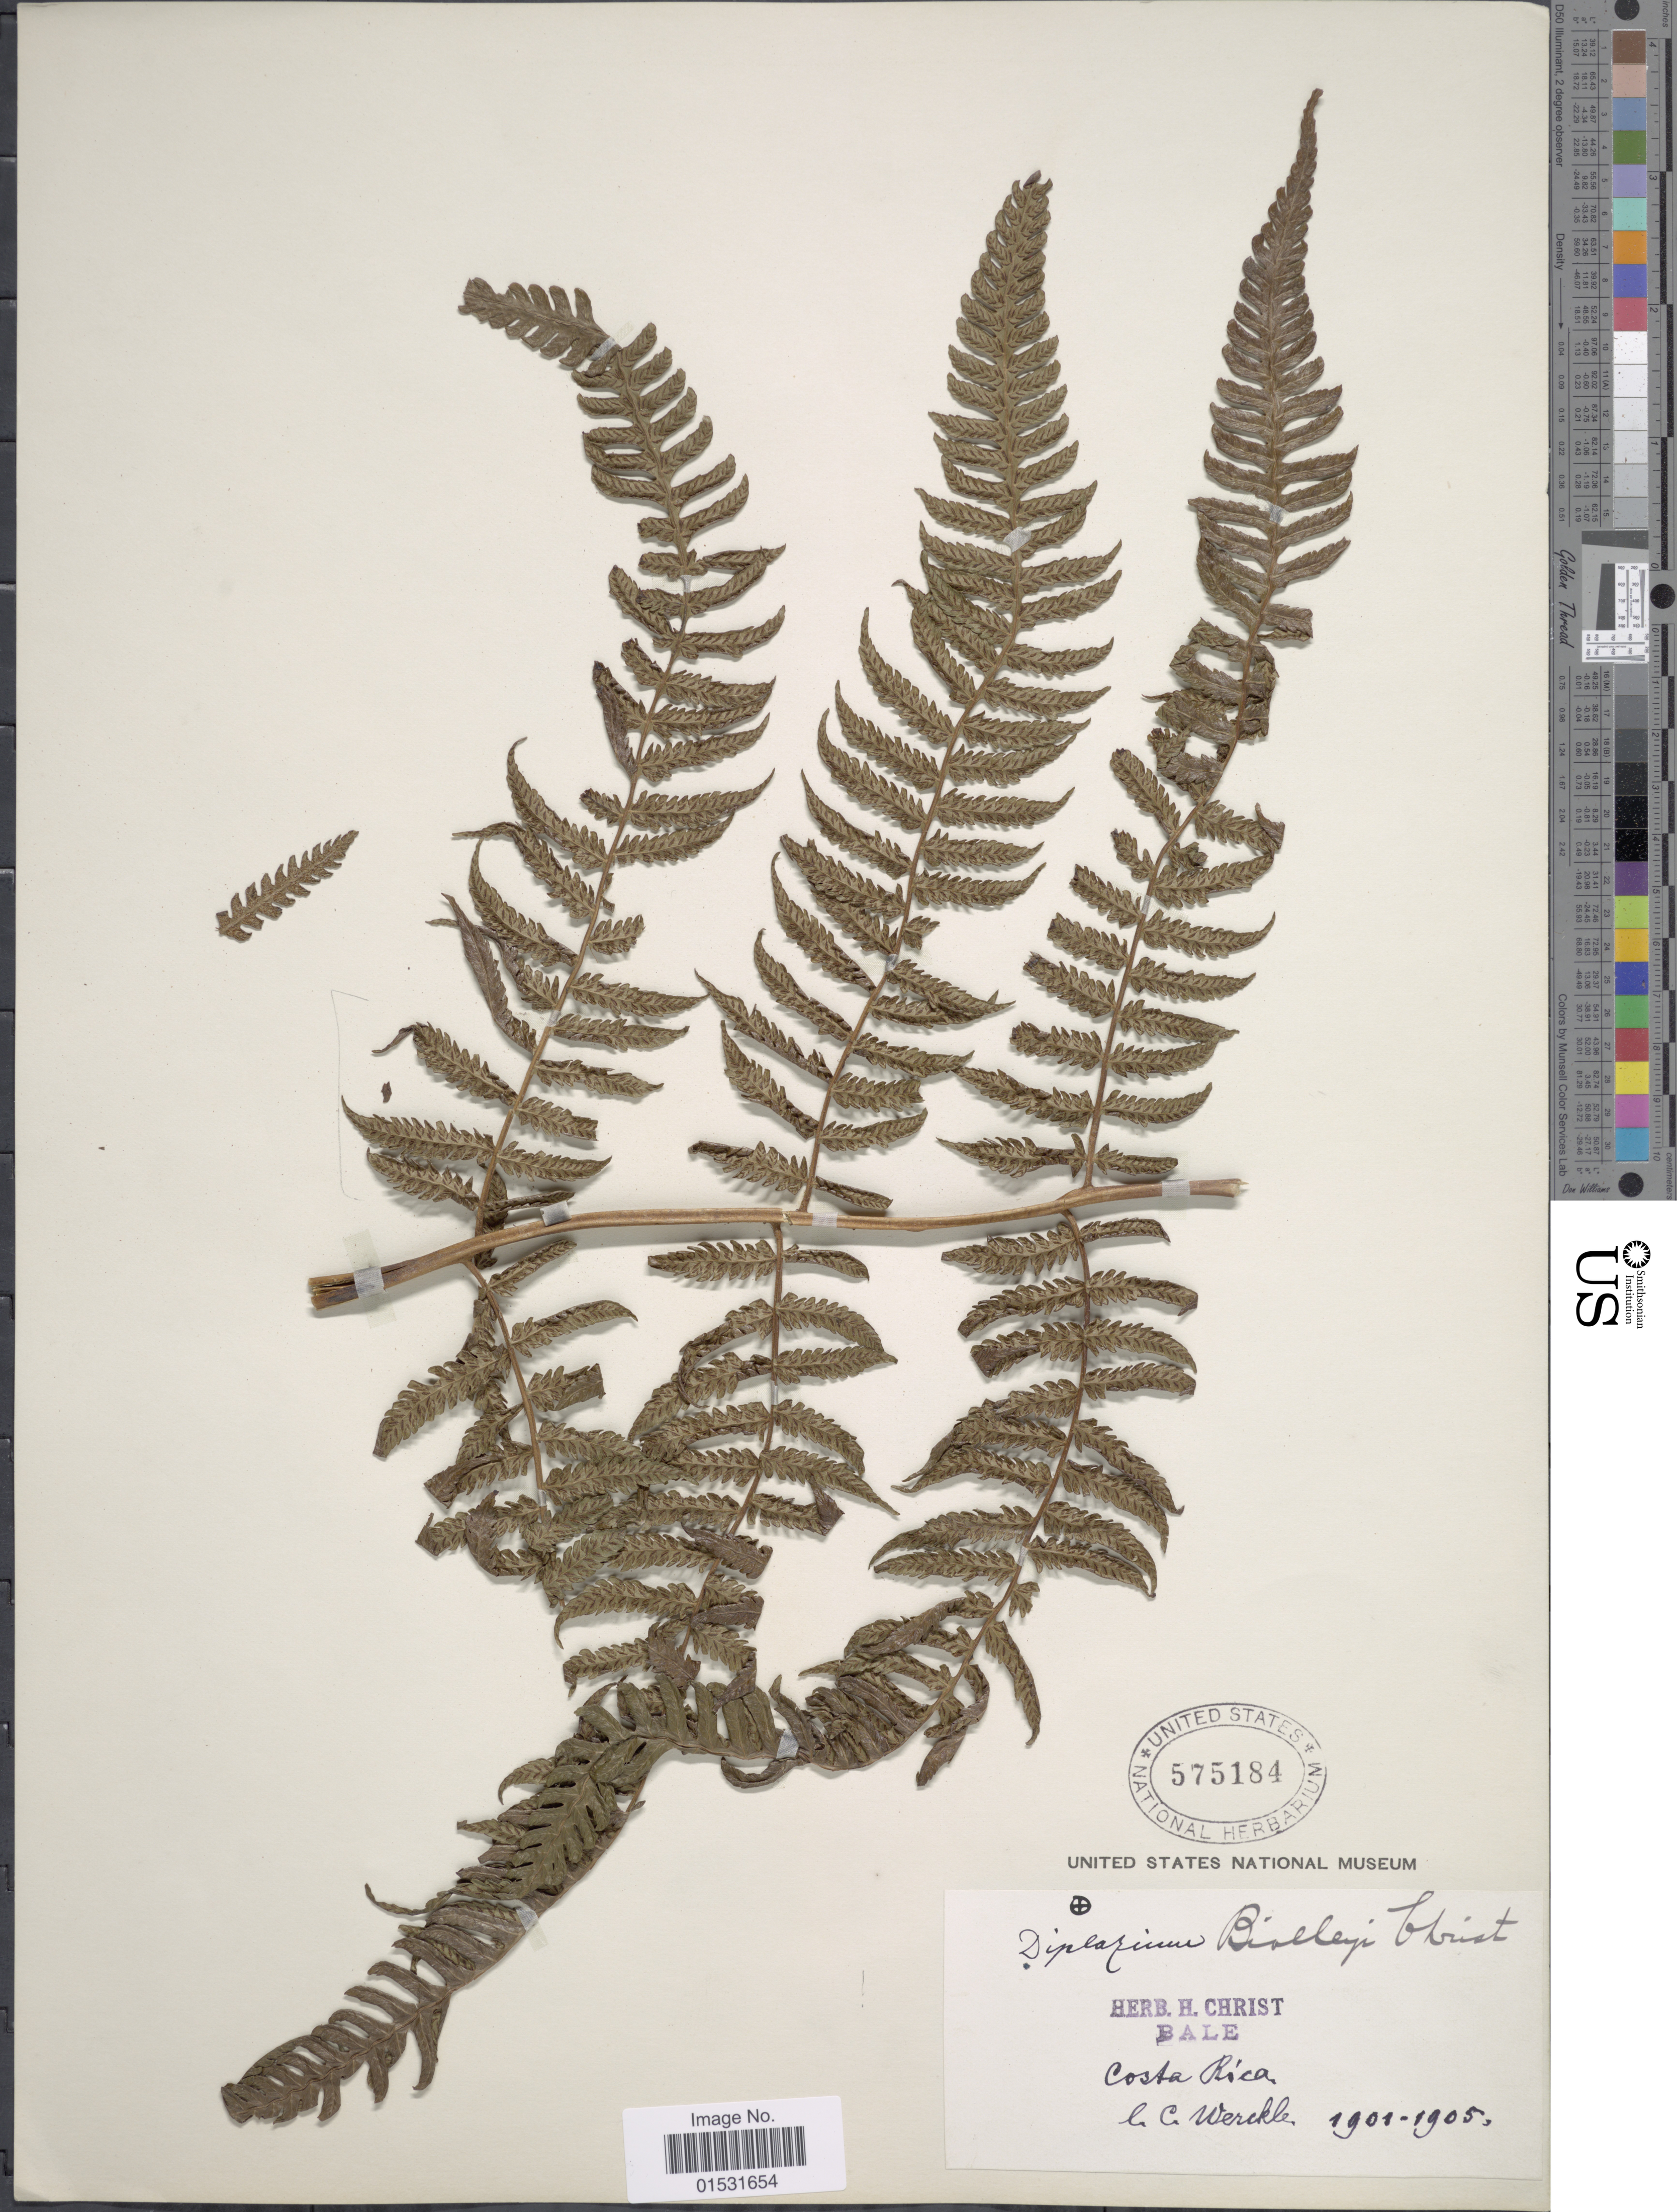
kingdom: Plantae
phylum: Tracheophyta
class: Polypodiopsida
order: Polypodiales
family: Athyriaceae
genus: Diplazium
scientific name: Diplazium biolleyi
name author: Christ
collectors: C. Wercklé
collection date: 1901/1905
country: Costa Rica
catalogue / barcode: US 575184